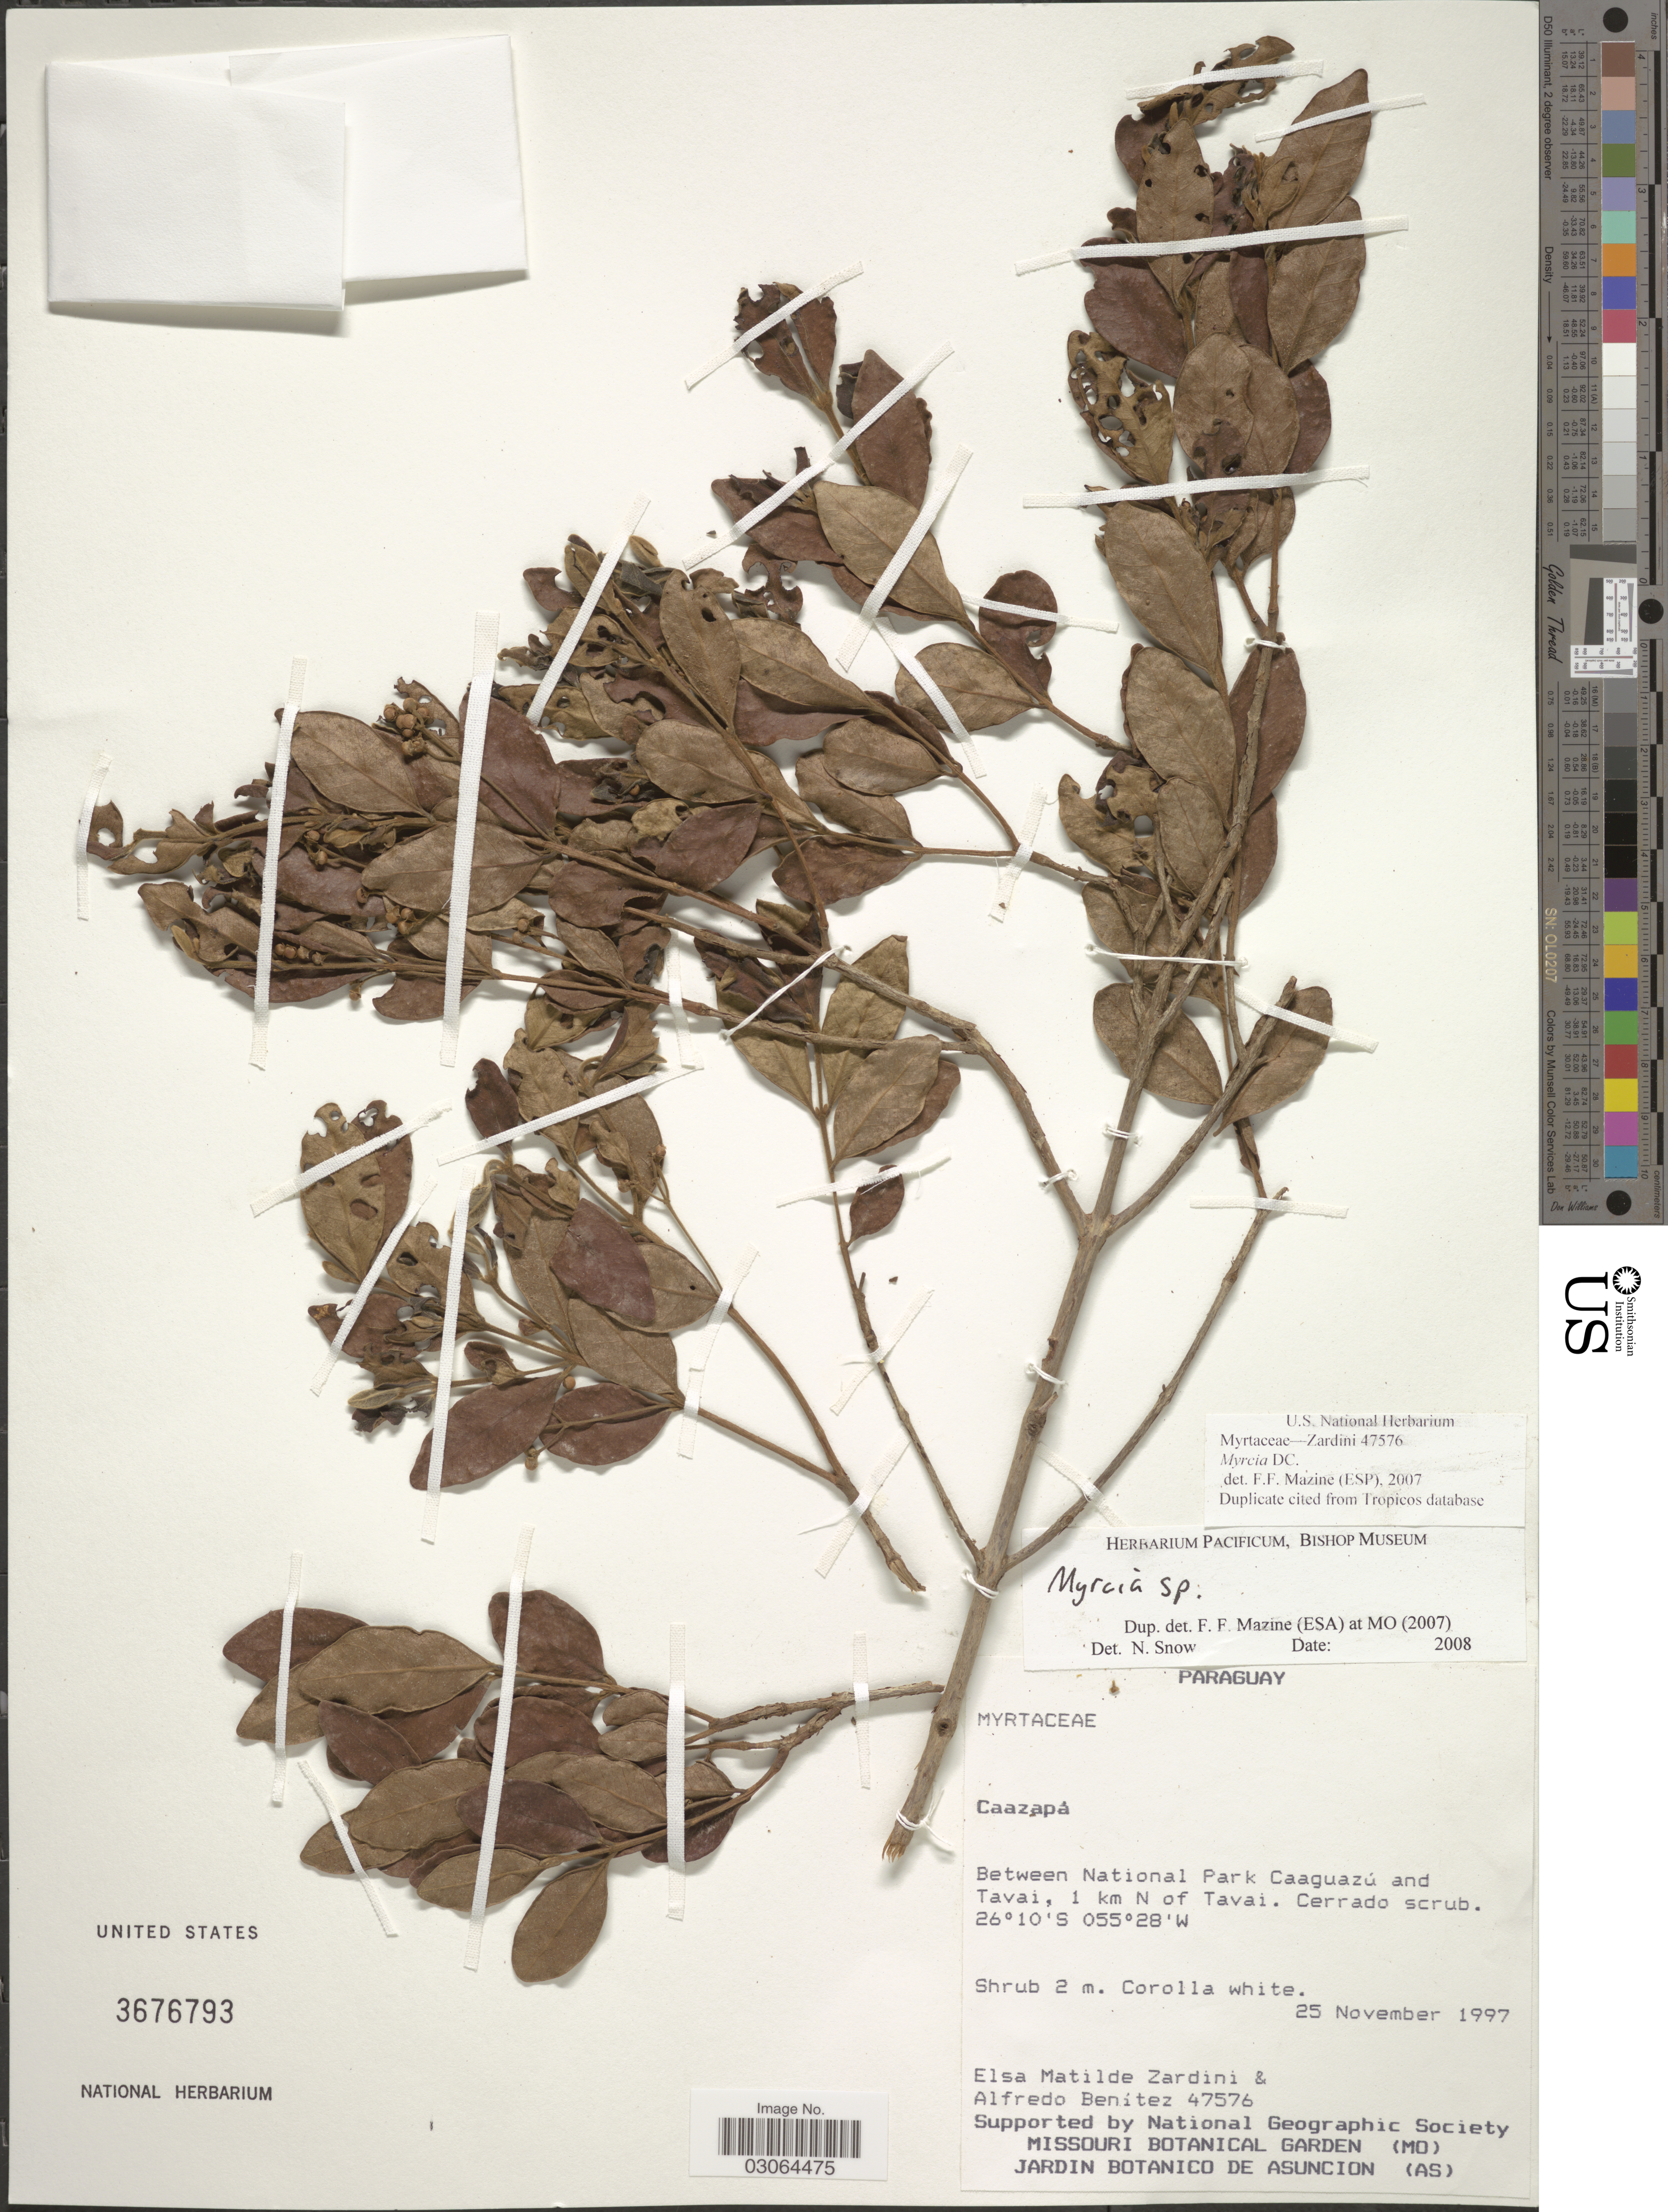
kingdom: Plantae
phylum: Tracheophyta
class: Magnoliopsida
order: Myrtales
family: Myrtaceae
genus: Myrcia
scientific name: Myrcia sp.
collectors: E. M. Zardini & A. Benítez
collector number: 47576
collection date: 1997-11-25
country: Paraguay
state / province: Caazapa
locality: Between National Park Caaguazú and Tavai, 1 km N of Tavai.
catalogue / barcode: US 3676793